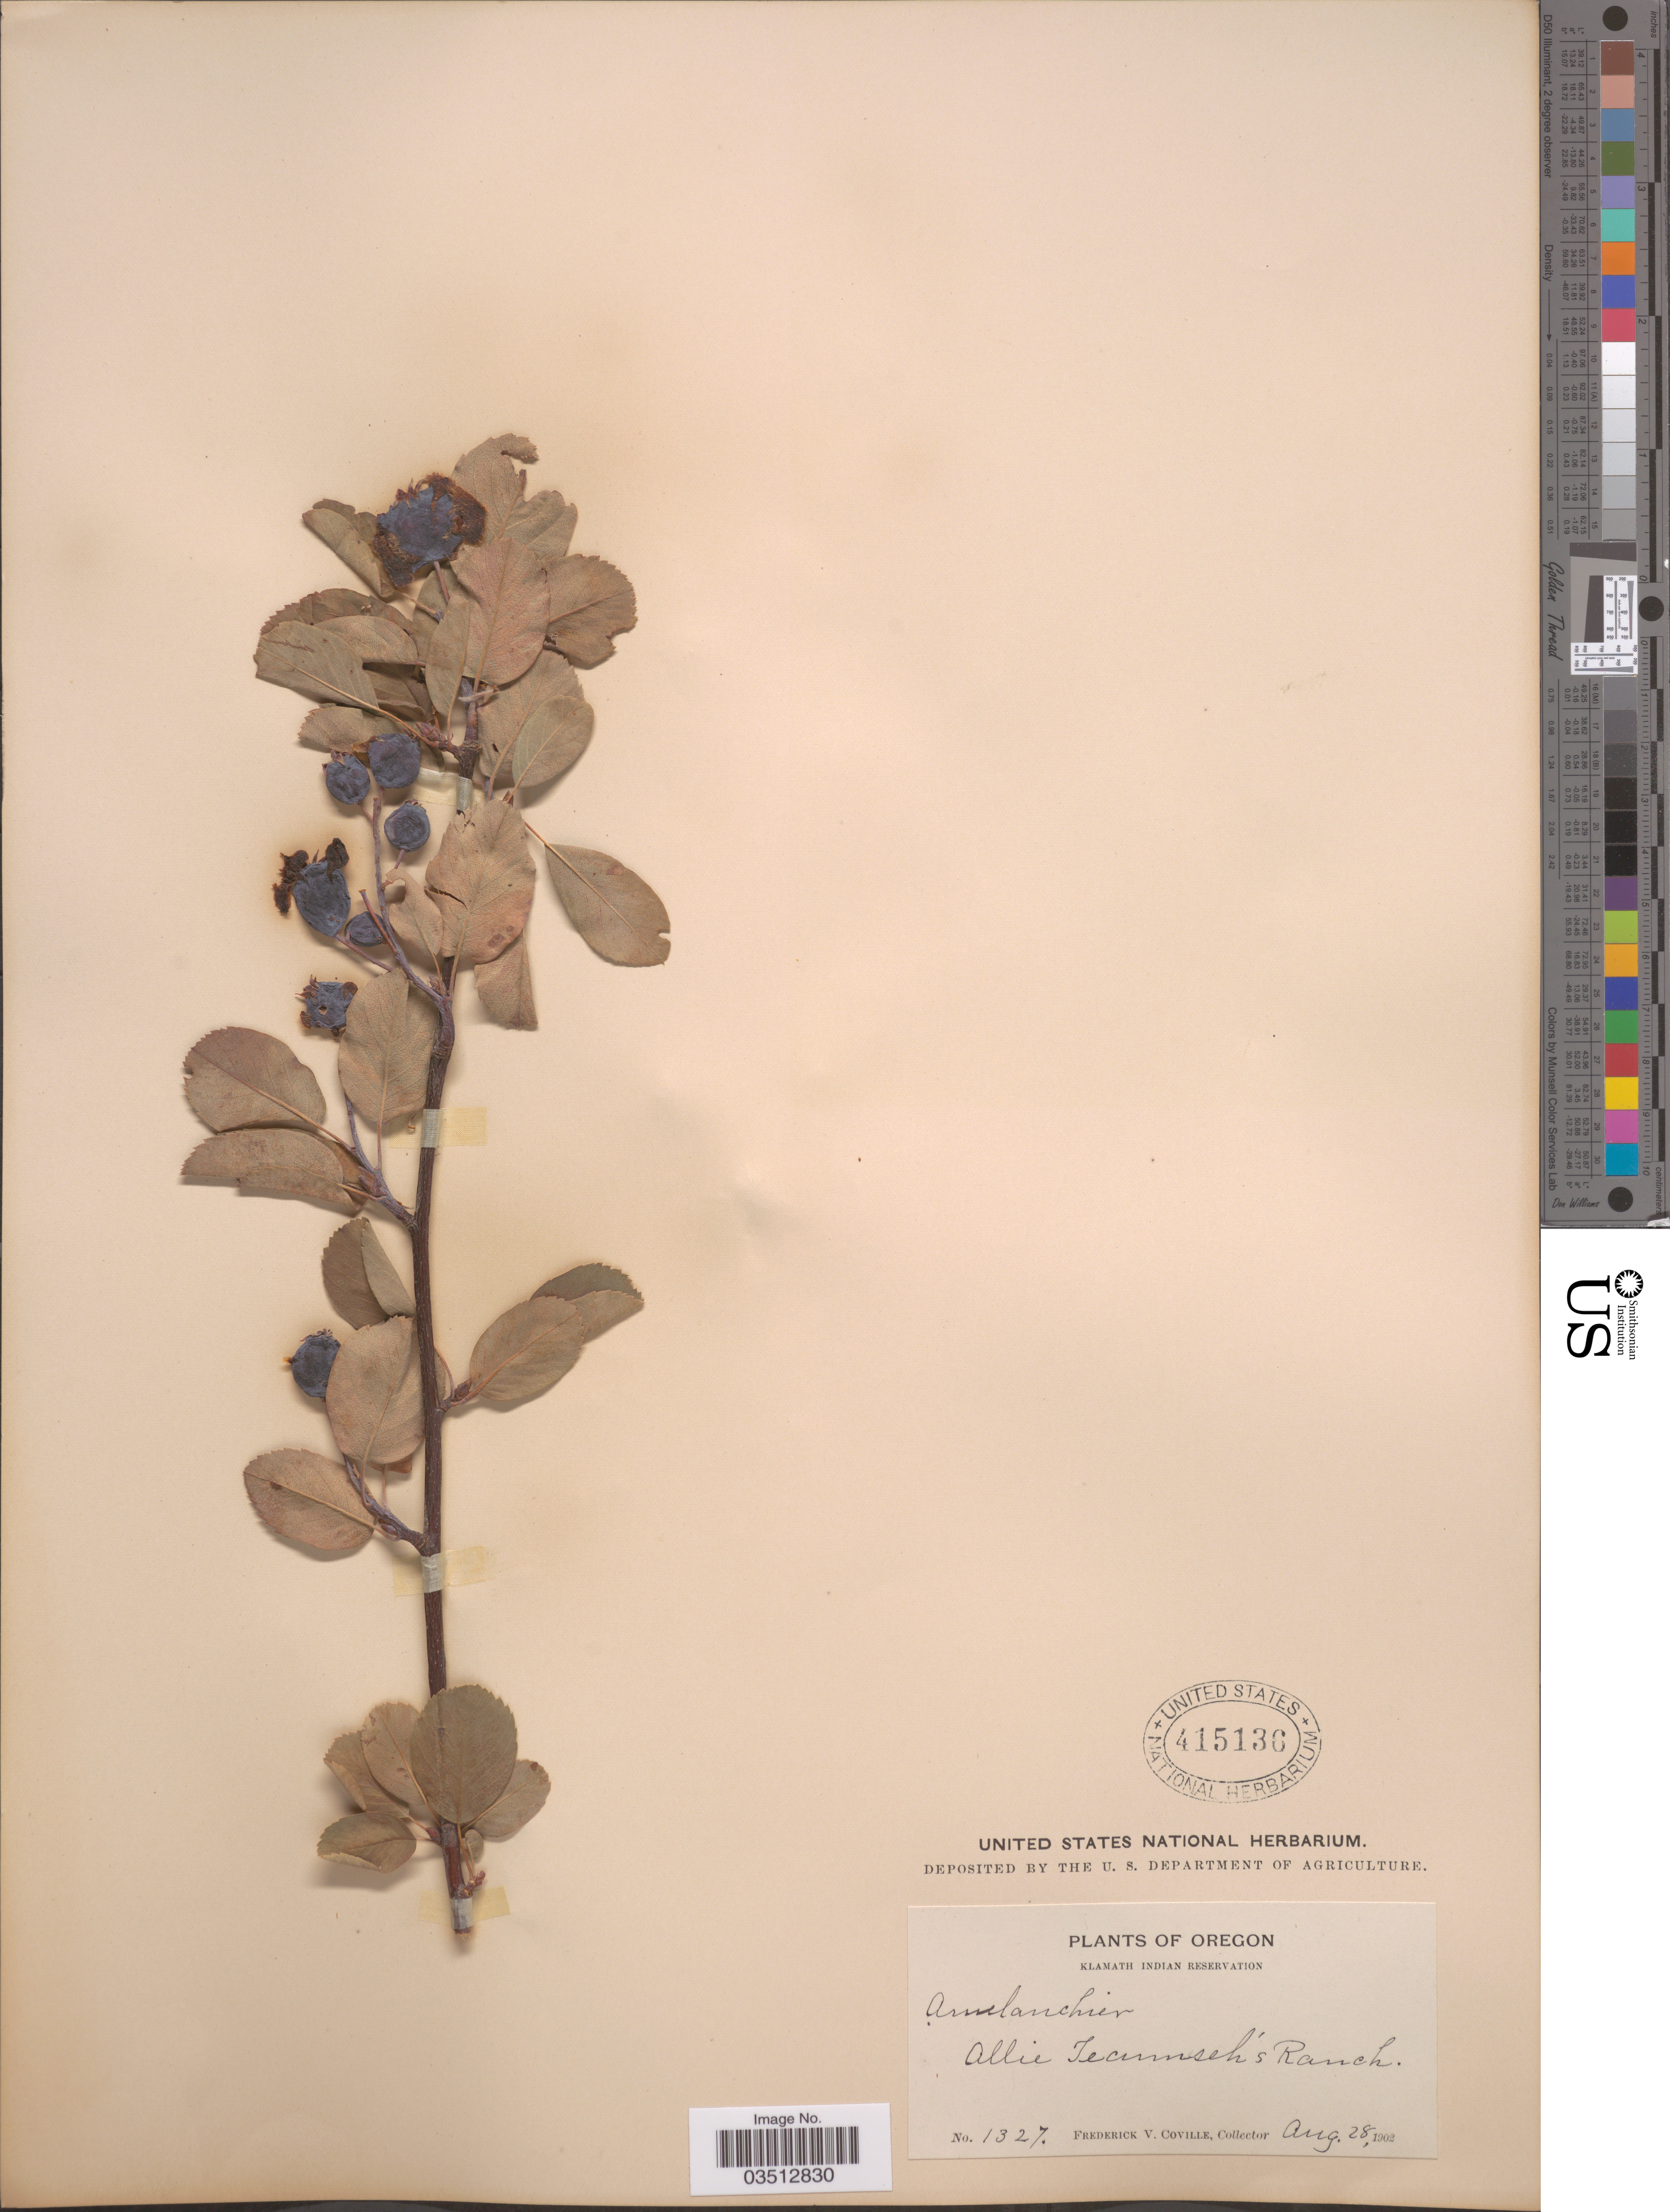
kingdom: Plantae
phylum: Tracheophyta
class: Magnoliopsida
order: Rosales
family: Rosaceae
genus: Amelanchier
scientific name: Amelanchier sp.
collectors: F. V. Coville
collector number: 1327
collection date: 1902-08-28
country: United States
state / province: Oregon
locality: Klamath India Reservation. Allie Tecumseh's Ranch.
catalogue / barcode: US 415136